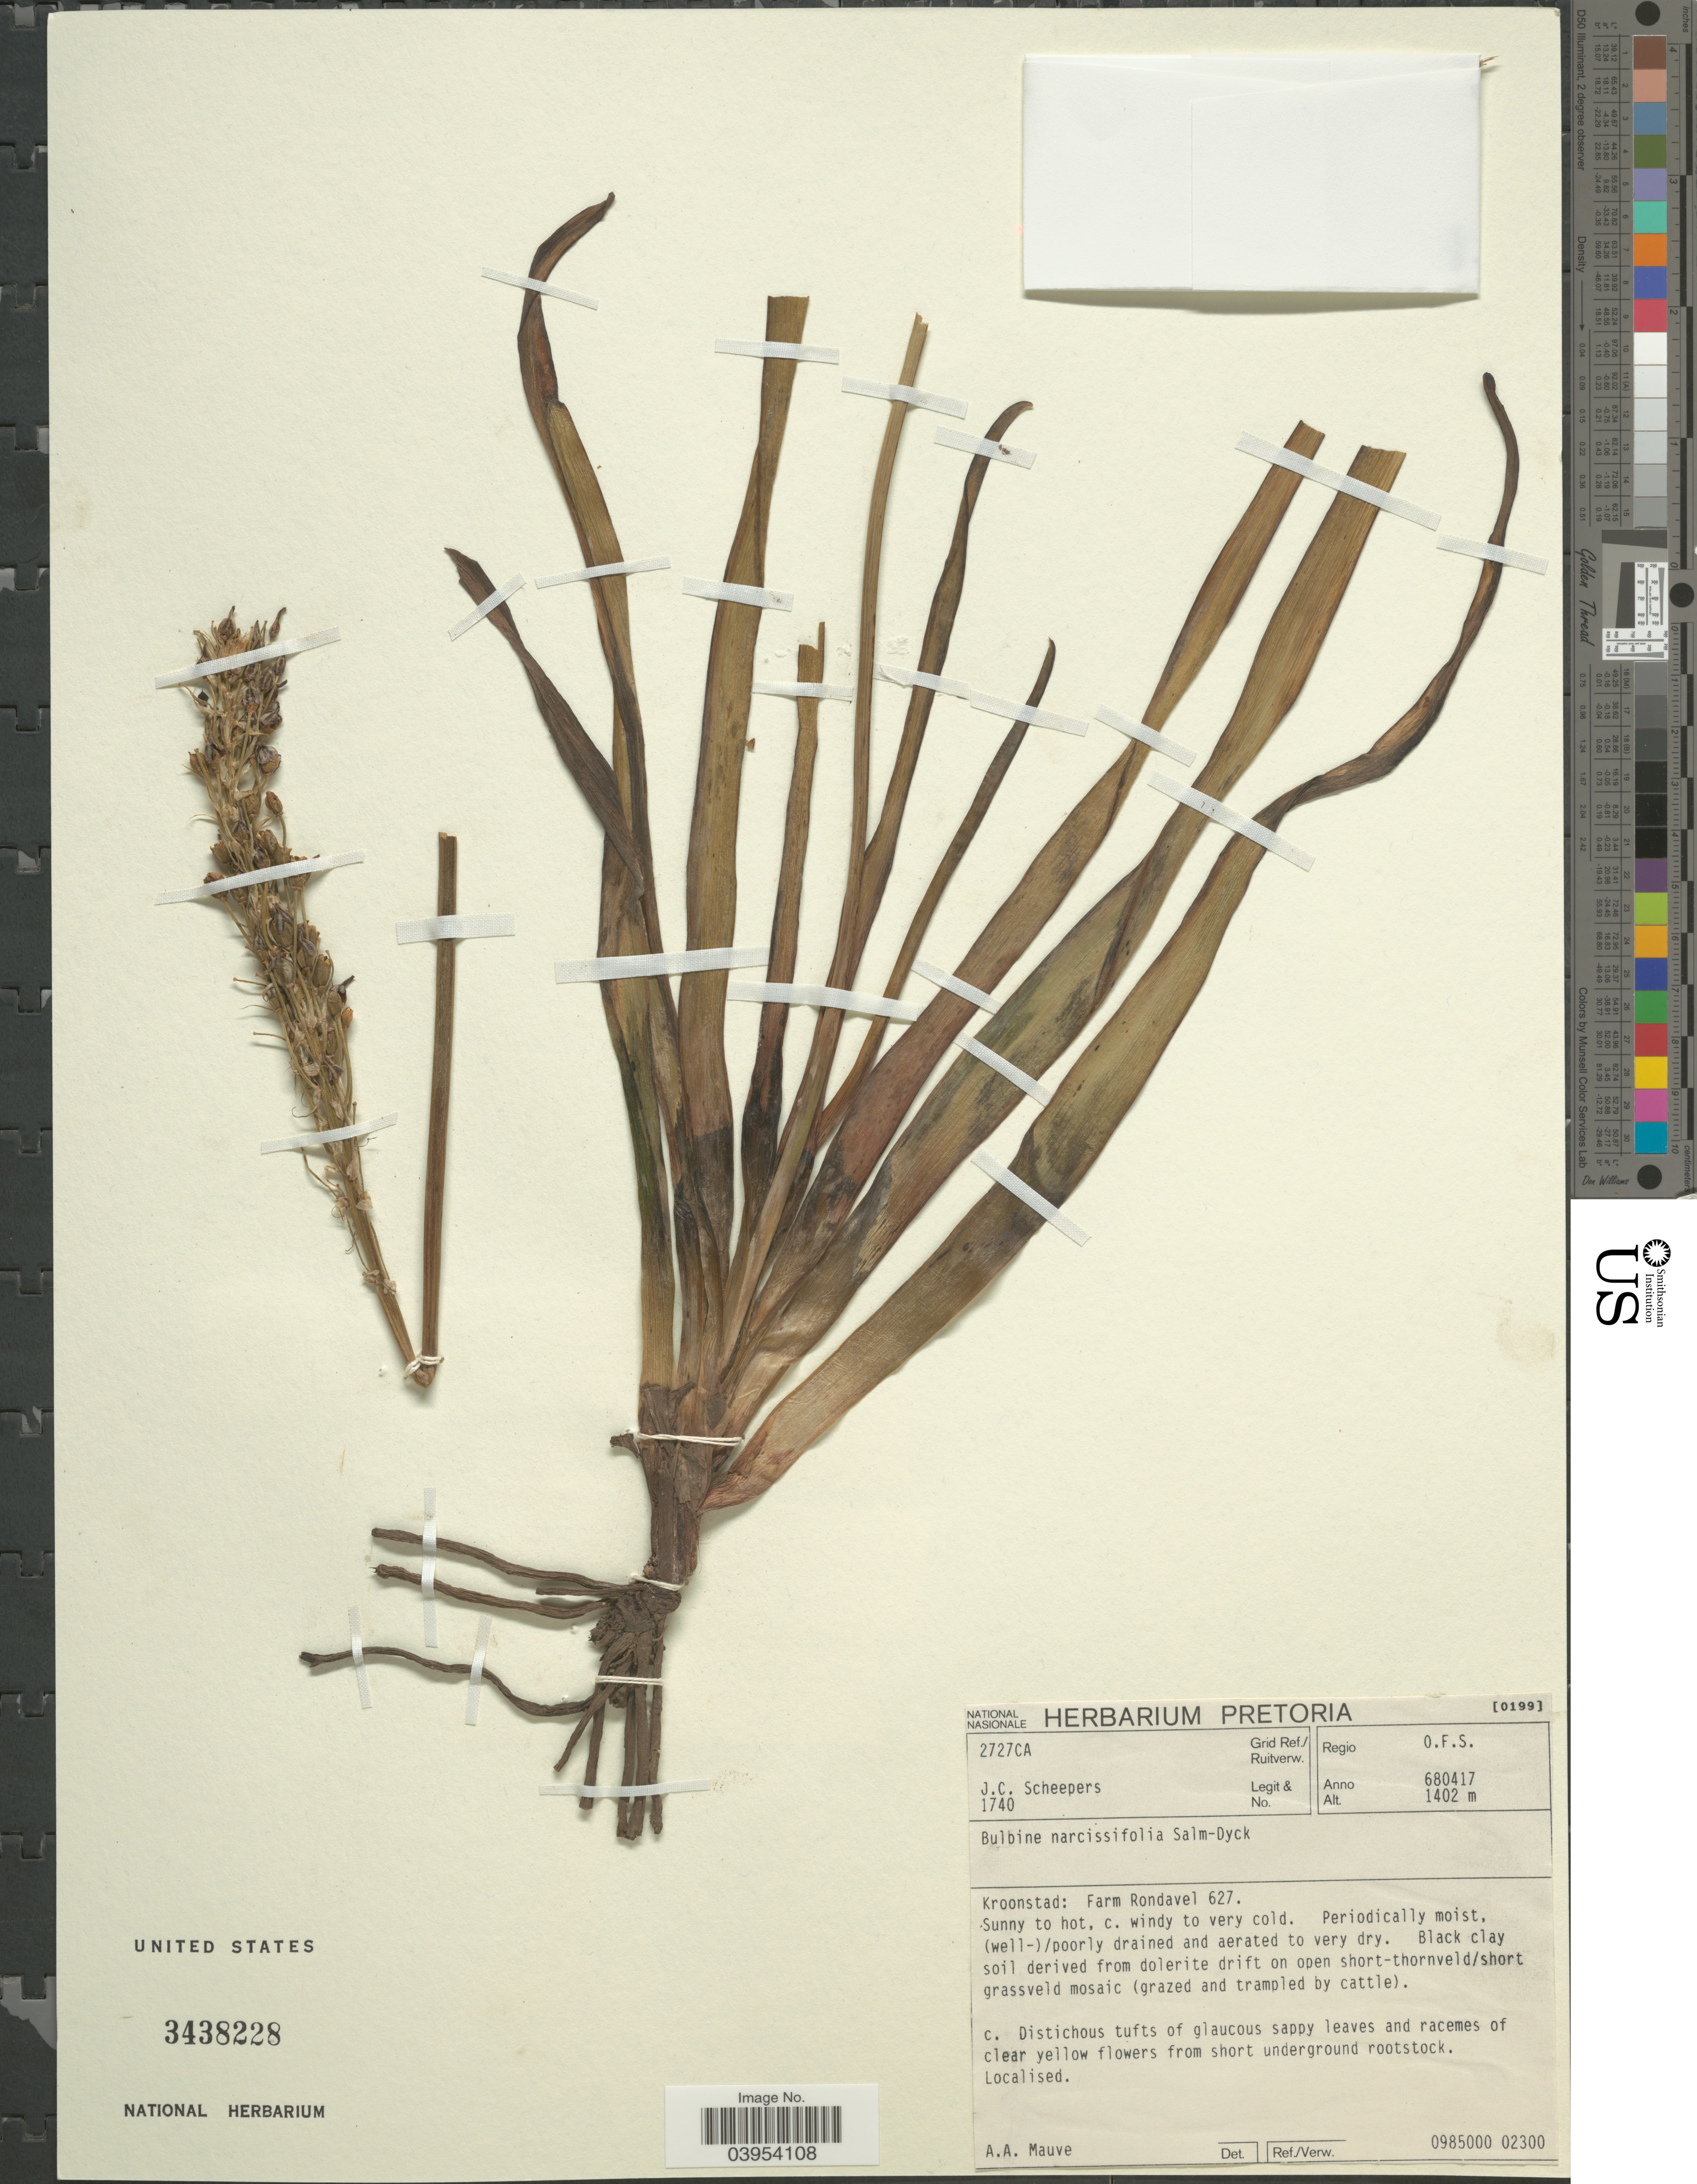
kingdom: Plantae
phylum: Tracheophyta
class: Liliopsida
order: Asparagales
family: Asphodelaceae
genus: Bulbine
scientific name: Bulbine narcissifolia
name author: Salm-Dyck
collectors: J. Scheepers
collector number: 1740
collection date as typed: Transcribed d/m/y: 17/4/68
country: South Africa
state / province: Free State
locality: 2727CA Grid Ref./Ruitverw. Regio O.F.S. Kroonstad: Farm Rondavel 627.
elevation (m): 1402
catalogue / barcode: US 3438228